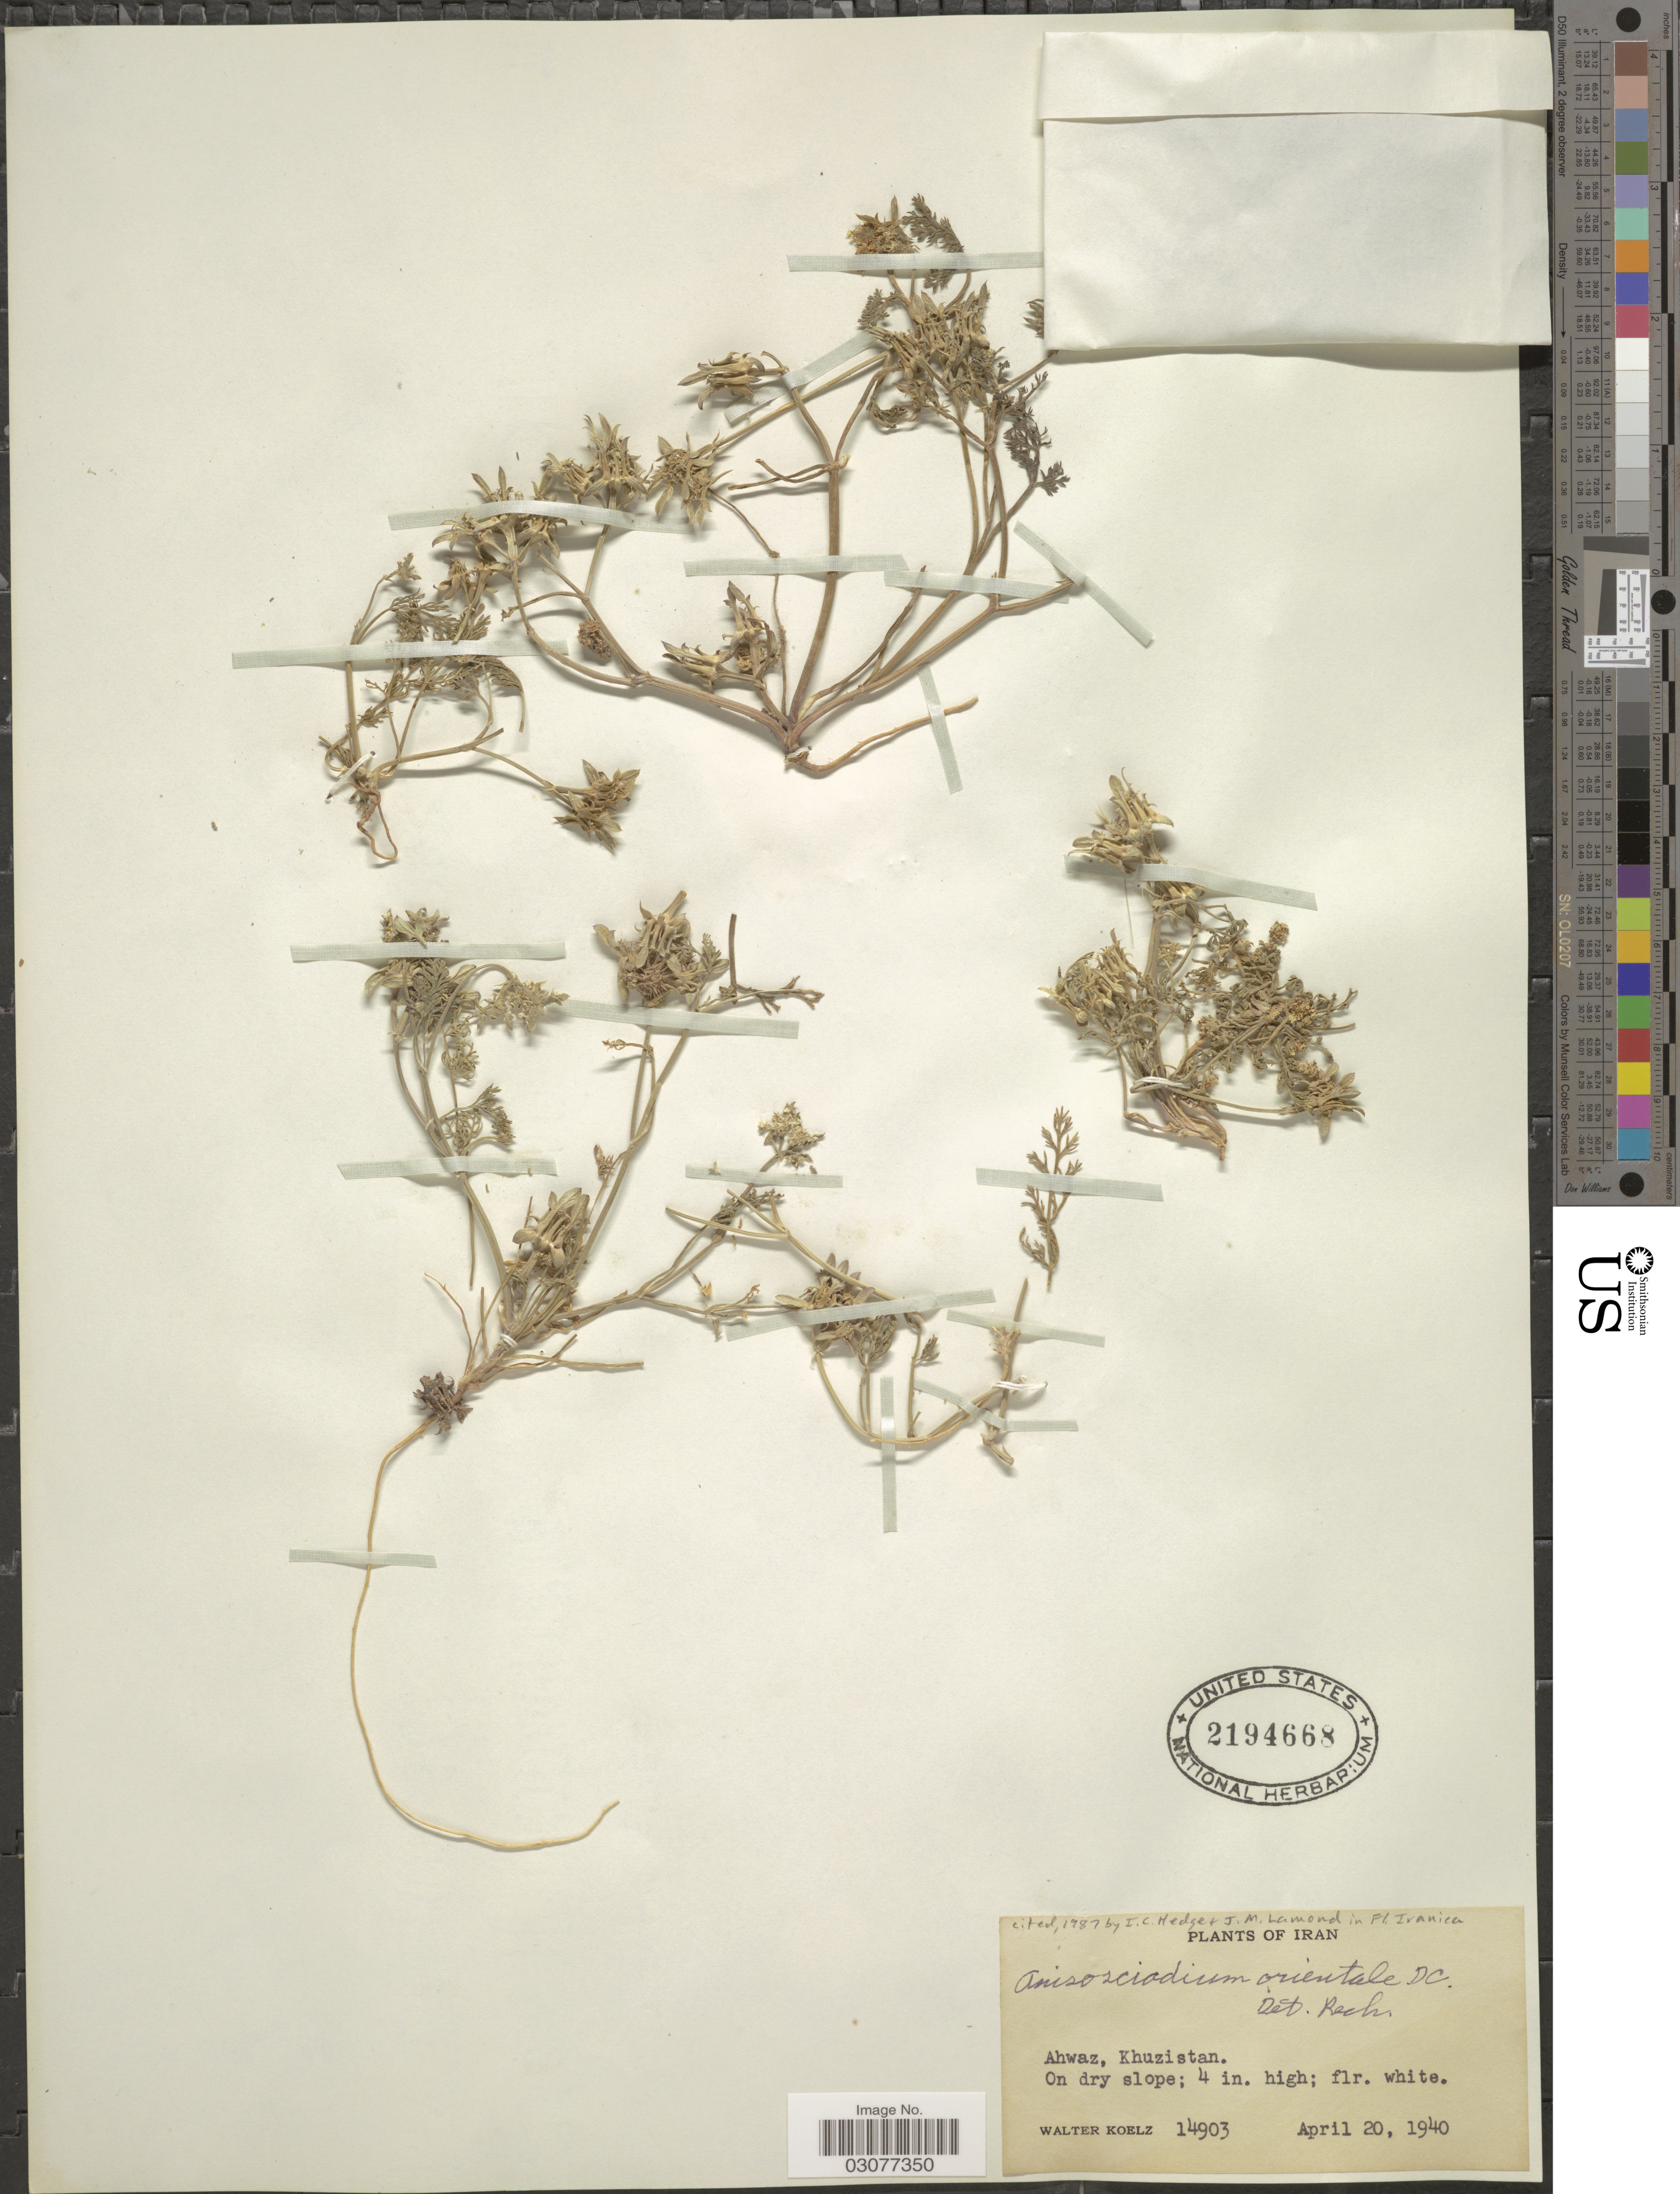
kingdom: Plantae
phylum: Tracheophyta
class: Magnoliopsida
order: Apiales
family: Apiaceae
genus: Anisosciadium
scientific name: Anisosciadium orientale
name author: DC.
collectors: W. N. Koelz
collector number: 14903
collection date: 1940-04-20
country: Iran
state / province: Khuzestan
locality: Ahwaz, Khuzistan.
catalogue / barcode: US 2194668